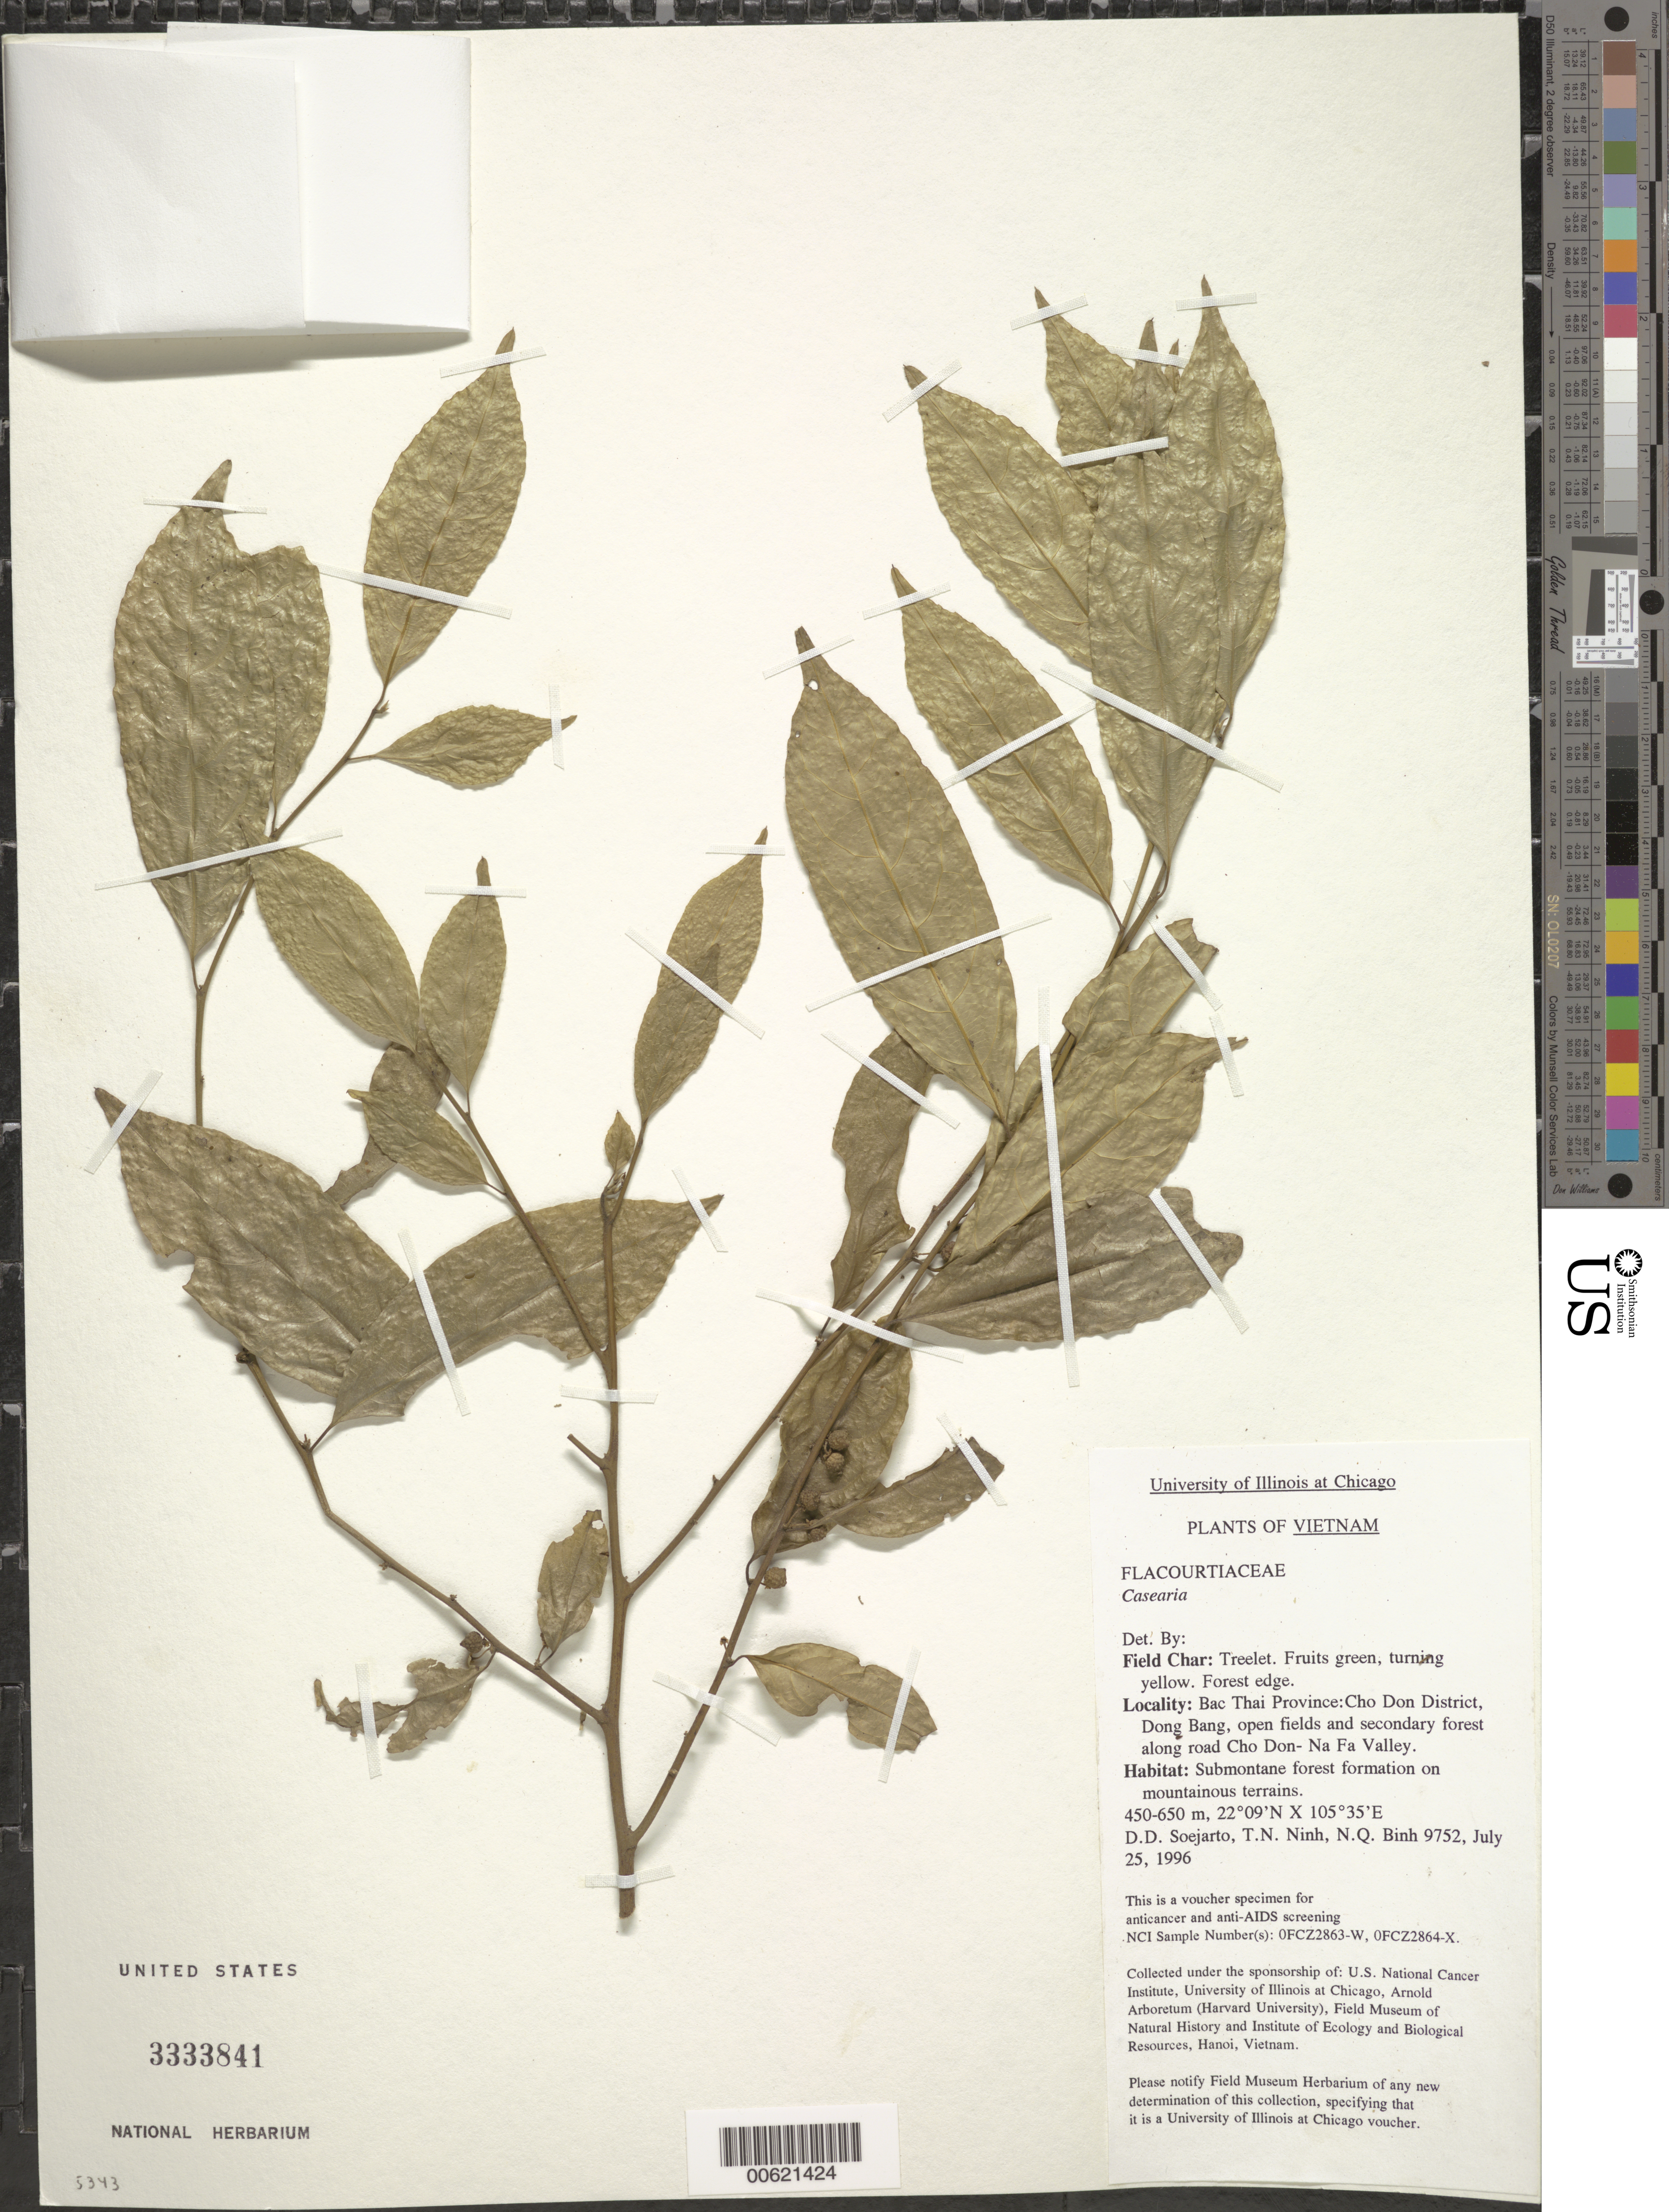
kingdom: Plantae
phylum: Tracheophyta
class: Magnoliopsida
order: Malpighiales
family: Salicaceae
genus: Casearia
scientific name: Casearia sp.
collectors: T. N. Ninh & N. Binh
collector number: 9752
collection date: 1996-07-25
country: Vietnam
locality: Bac Thai Province: Cho Don District, Dong Bang, open fields and secondary forest along road Cho Don- Na Fa Valley.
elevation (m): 450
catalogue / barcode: US 3333841